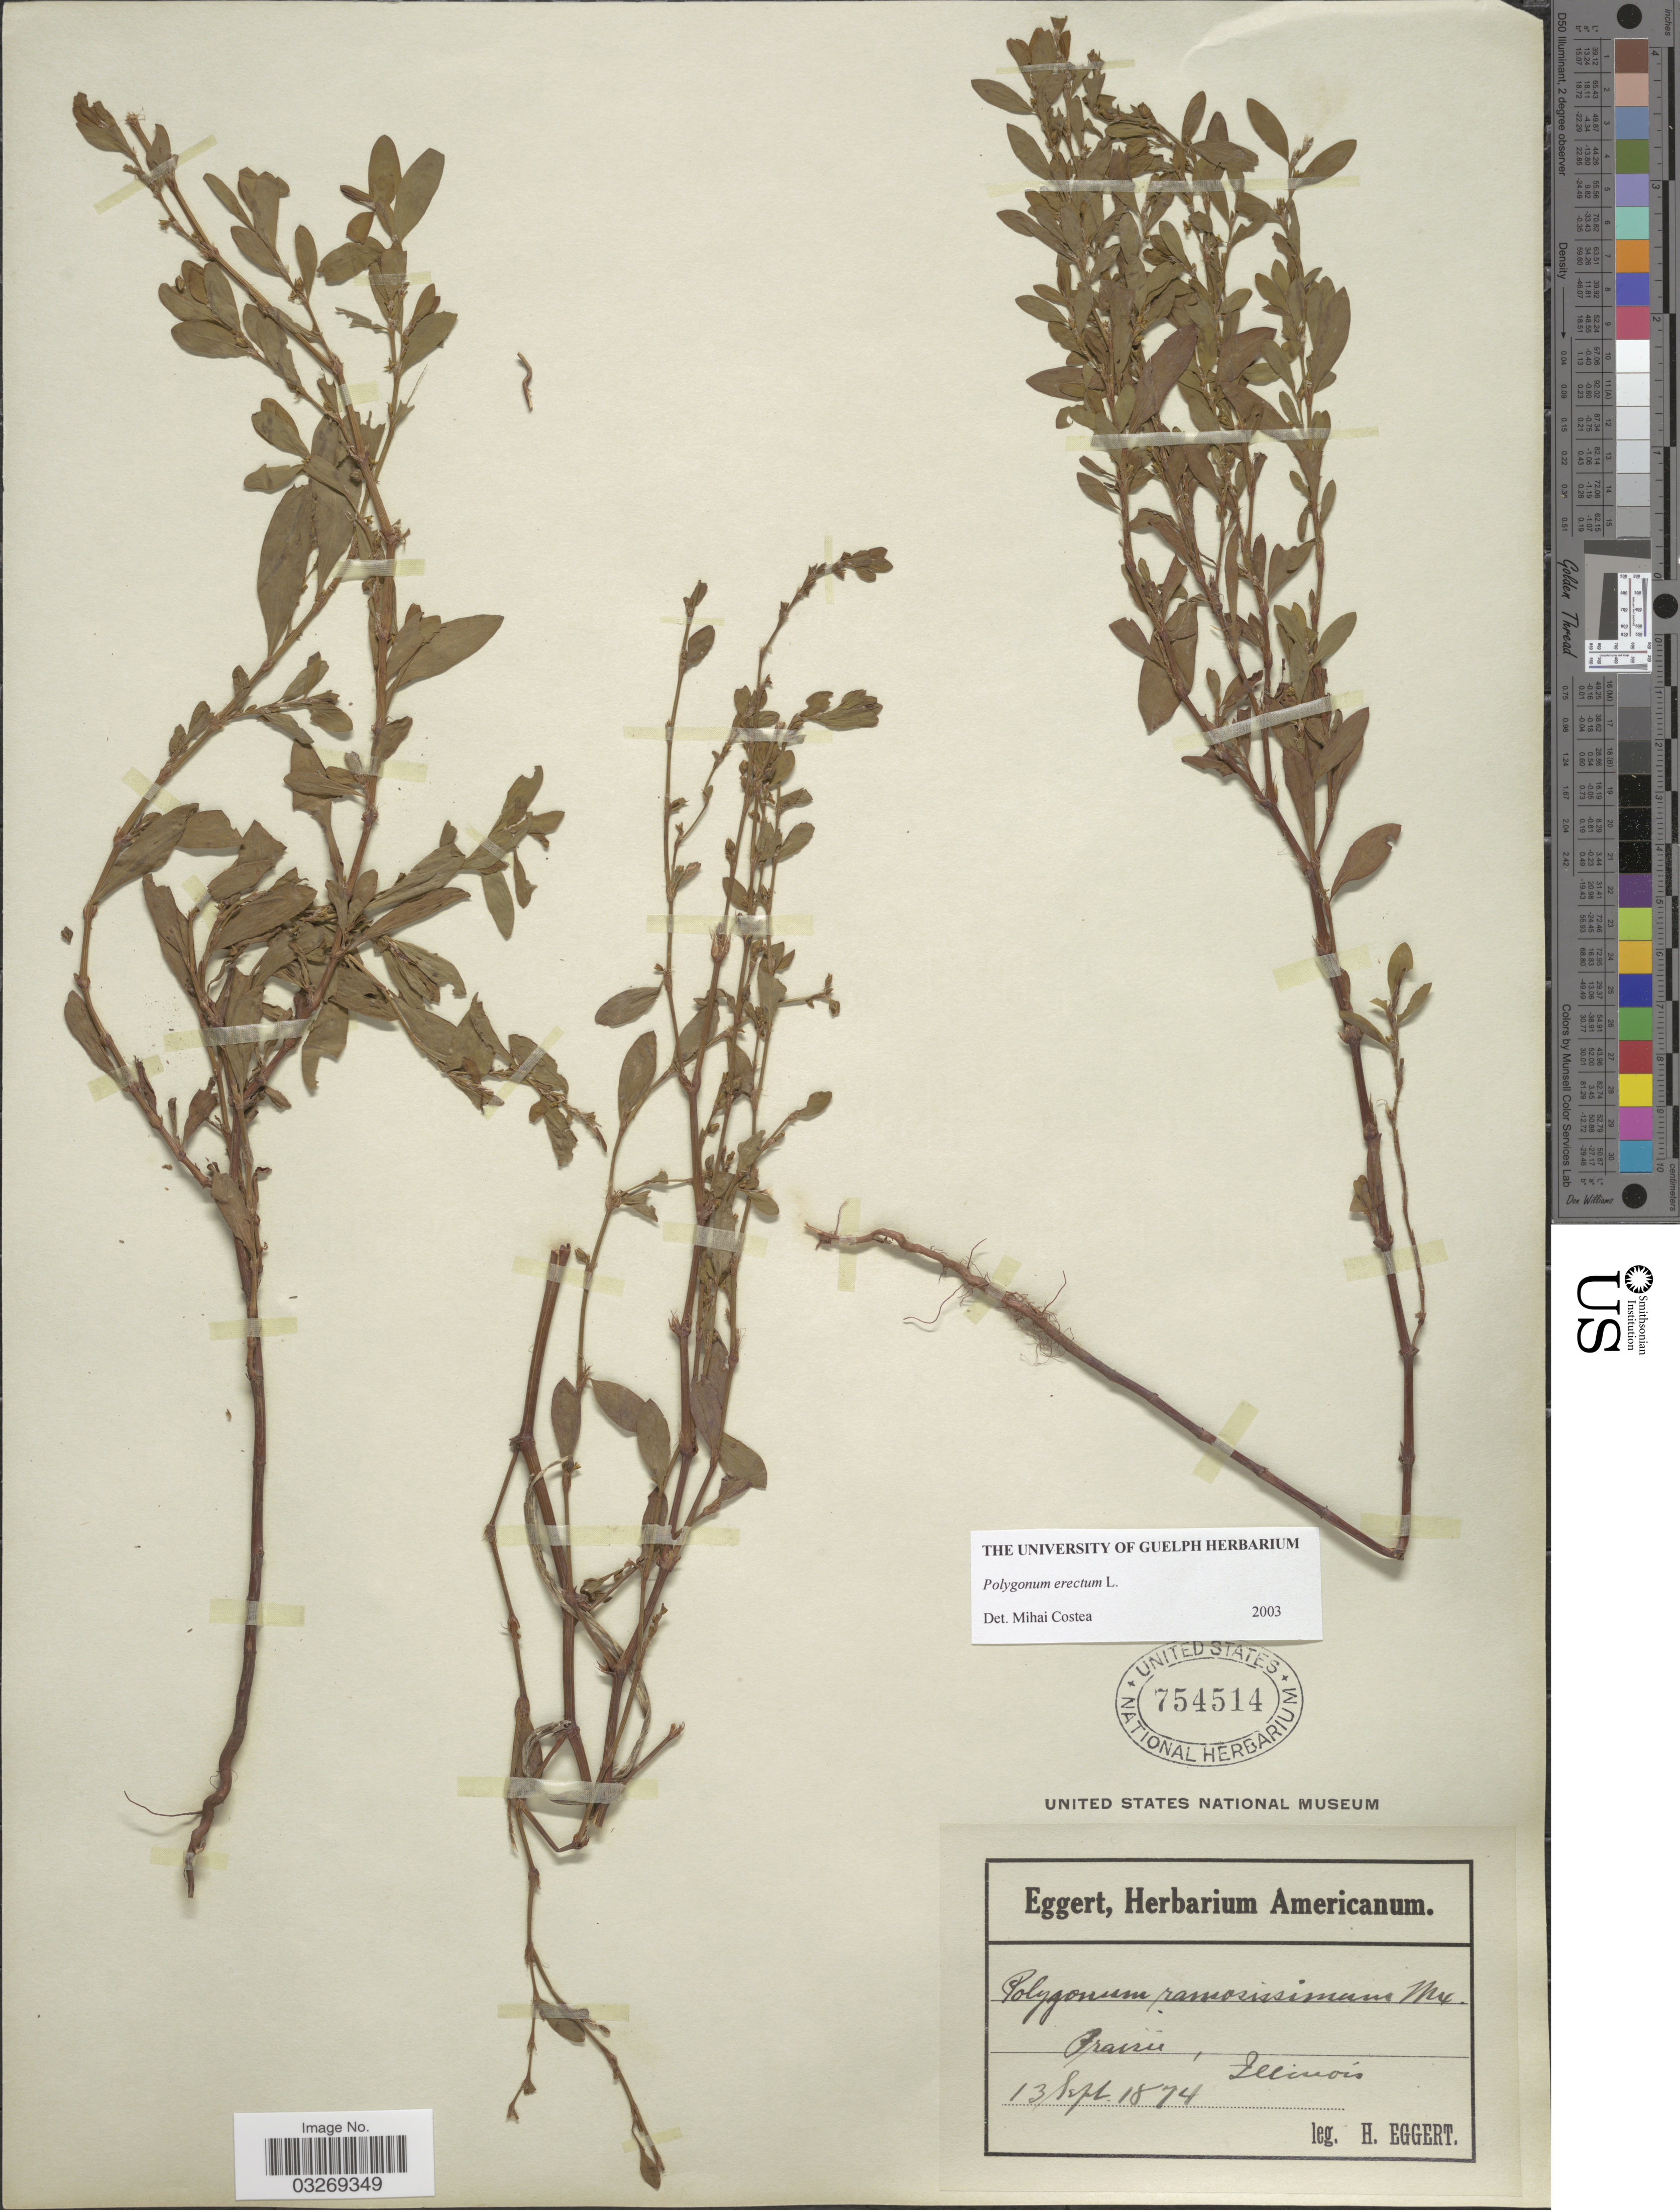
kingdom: Plantae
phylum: Tracheophyta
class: Magnoliopsida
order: Caryophyllales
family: Polygonaceae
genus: Polygonum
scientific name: Polygonum erectum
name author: L.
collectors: H. Eggert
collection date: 1874-09-13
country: United States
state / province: Illinois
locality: Prairie.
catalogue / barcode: US 754514